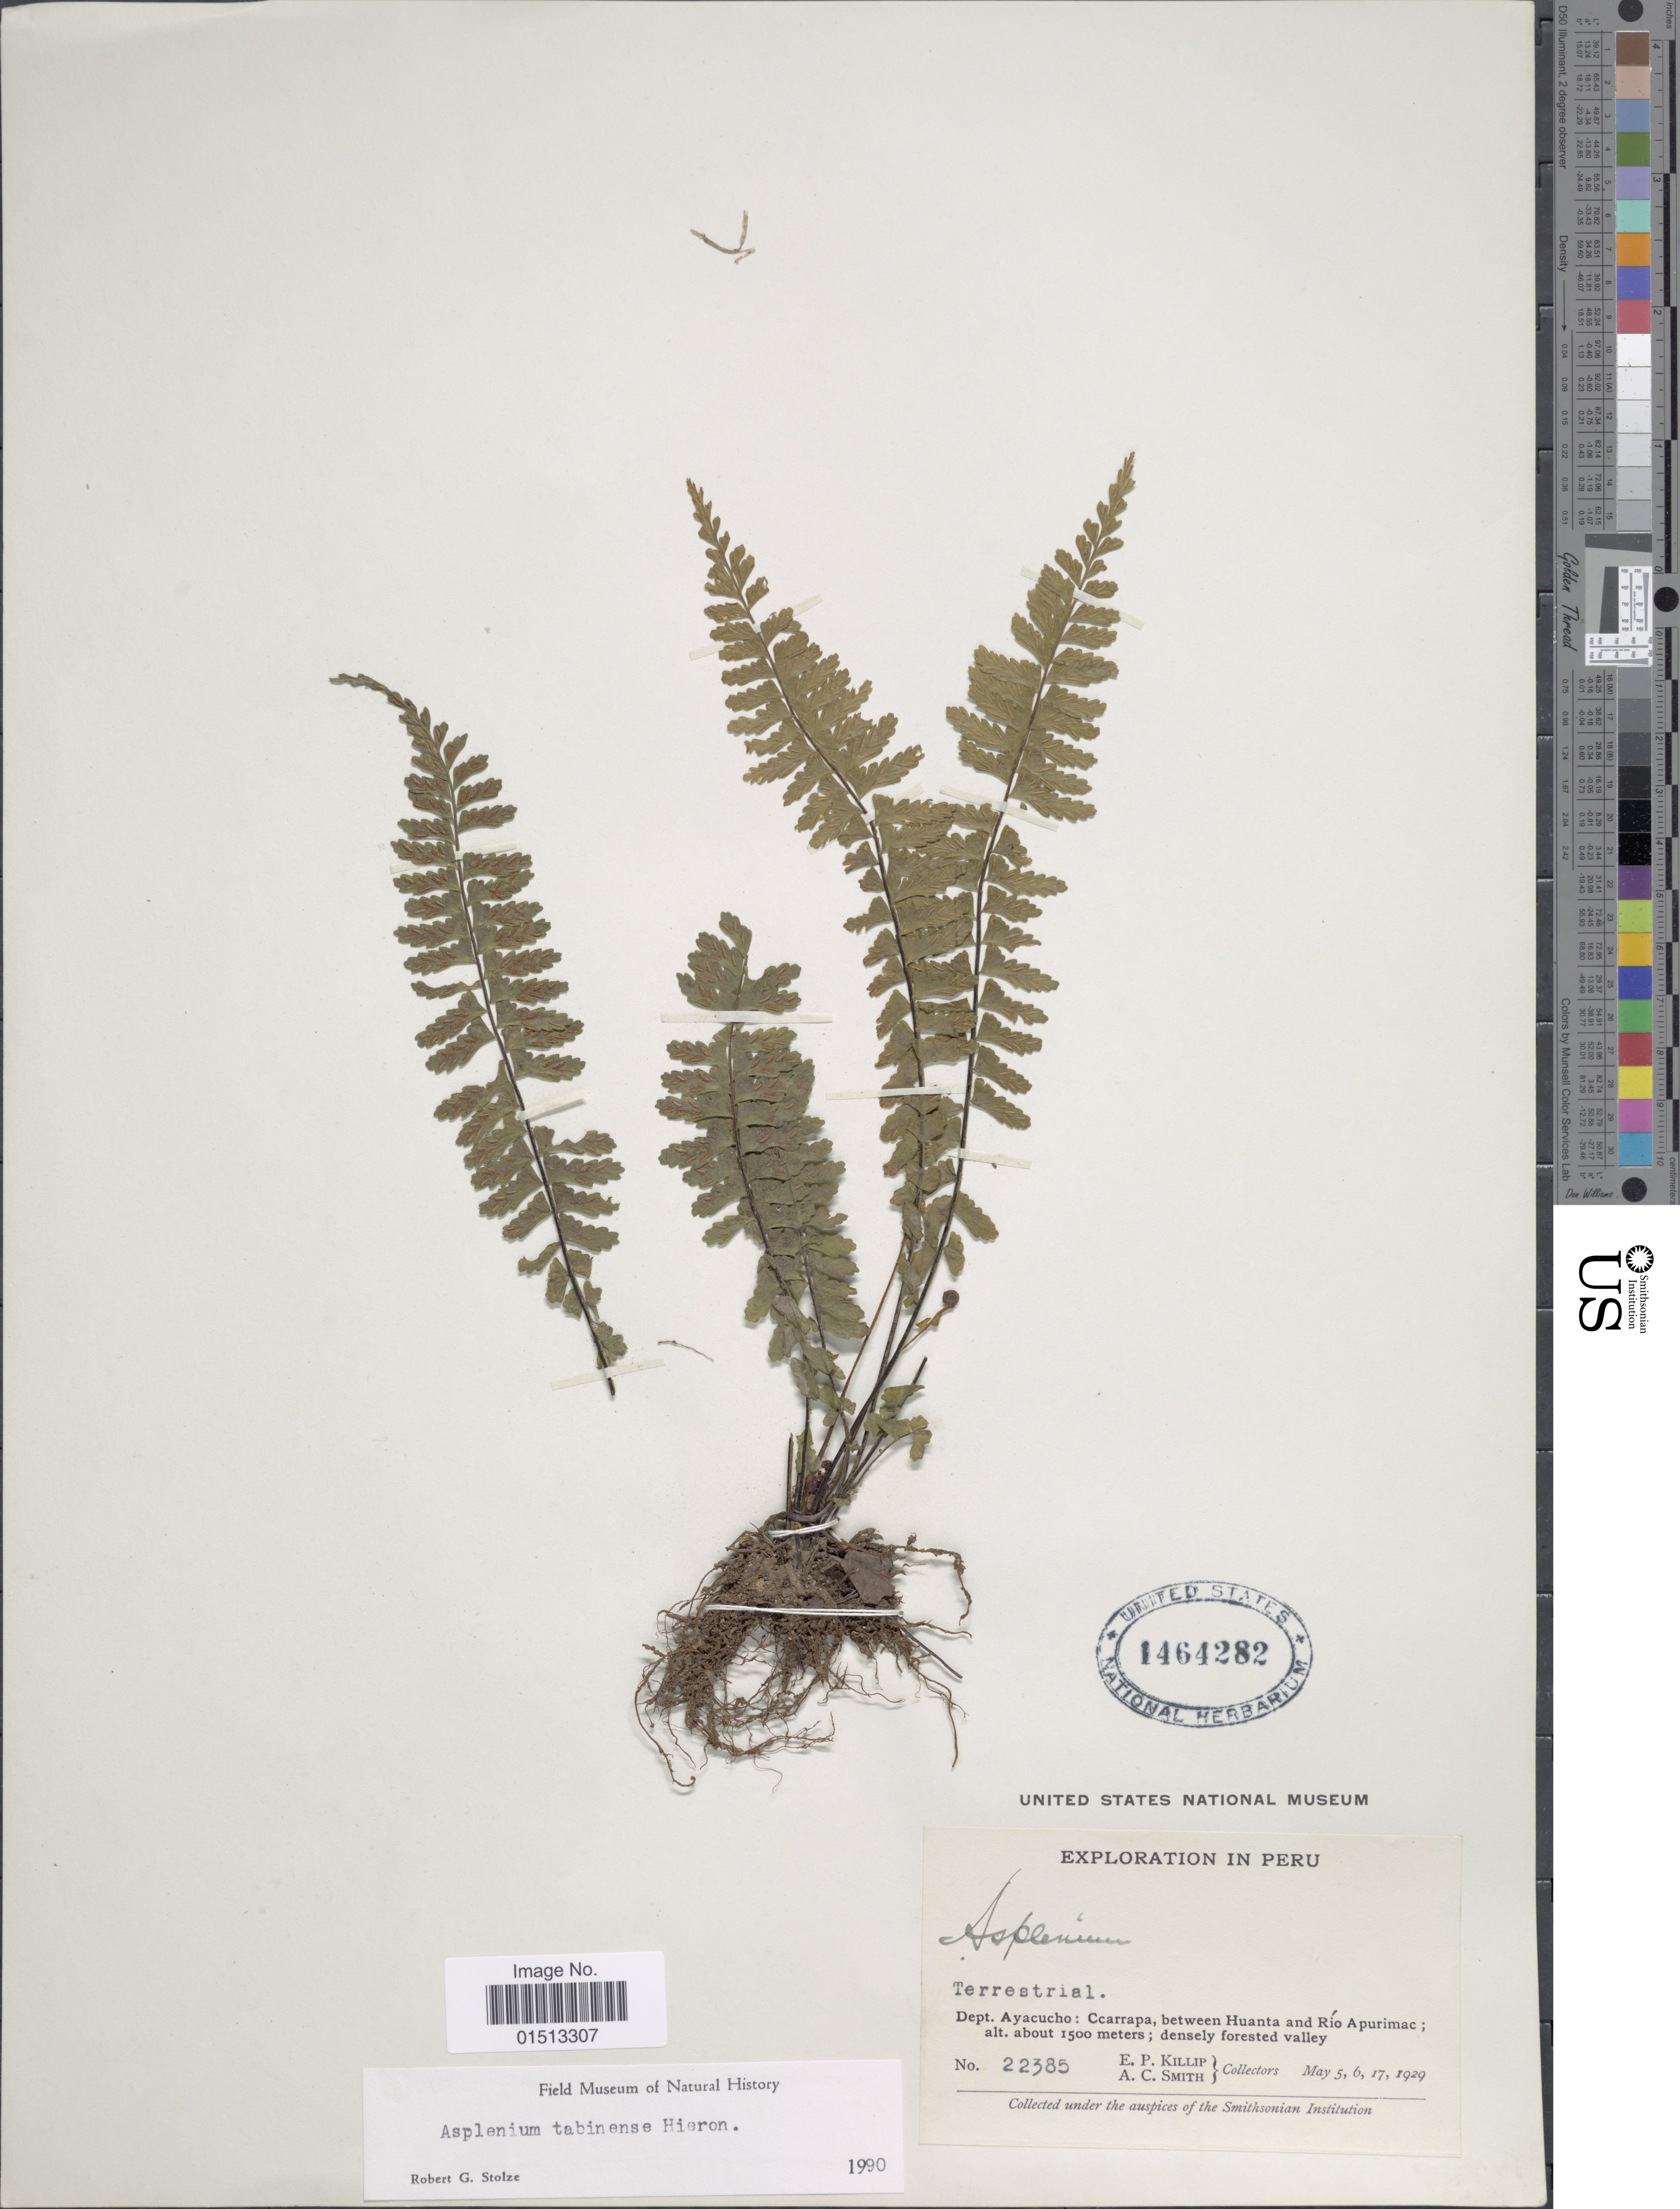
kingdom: Plantae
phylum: Tracheophyta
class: Polypodiopsida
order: Polypodiales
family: Aspleniaceae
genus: Asplenium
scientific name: Asplenium tabinense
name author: Hieron.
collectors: E. P. Killip & A. C. Smith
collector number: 22385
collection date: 1929-05-05/1929-05-17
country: Peru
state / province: Ayacucho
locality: Ccarrapa Huanta and Río Apurimac.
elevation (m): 1500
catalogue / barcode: US 1464282